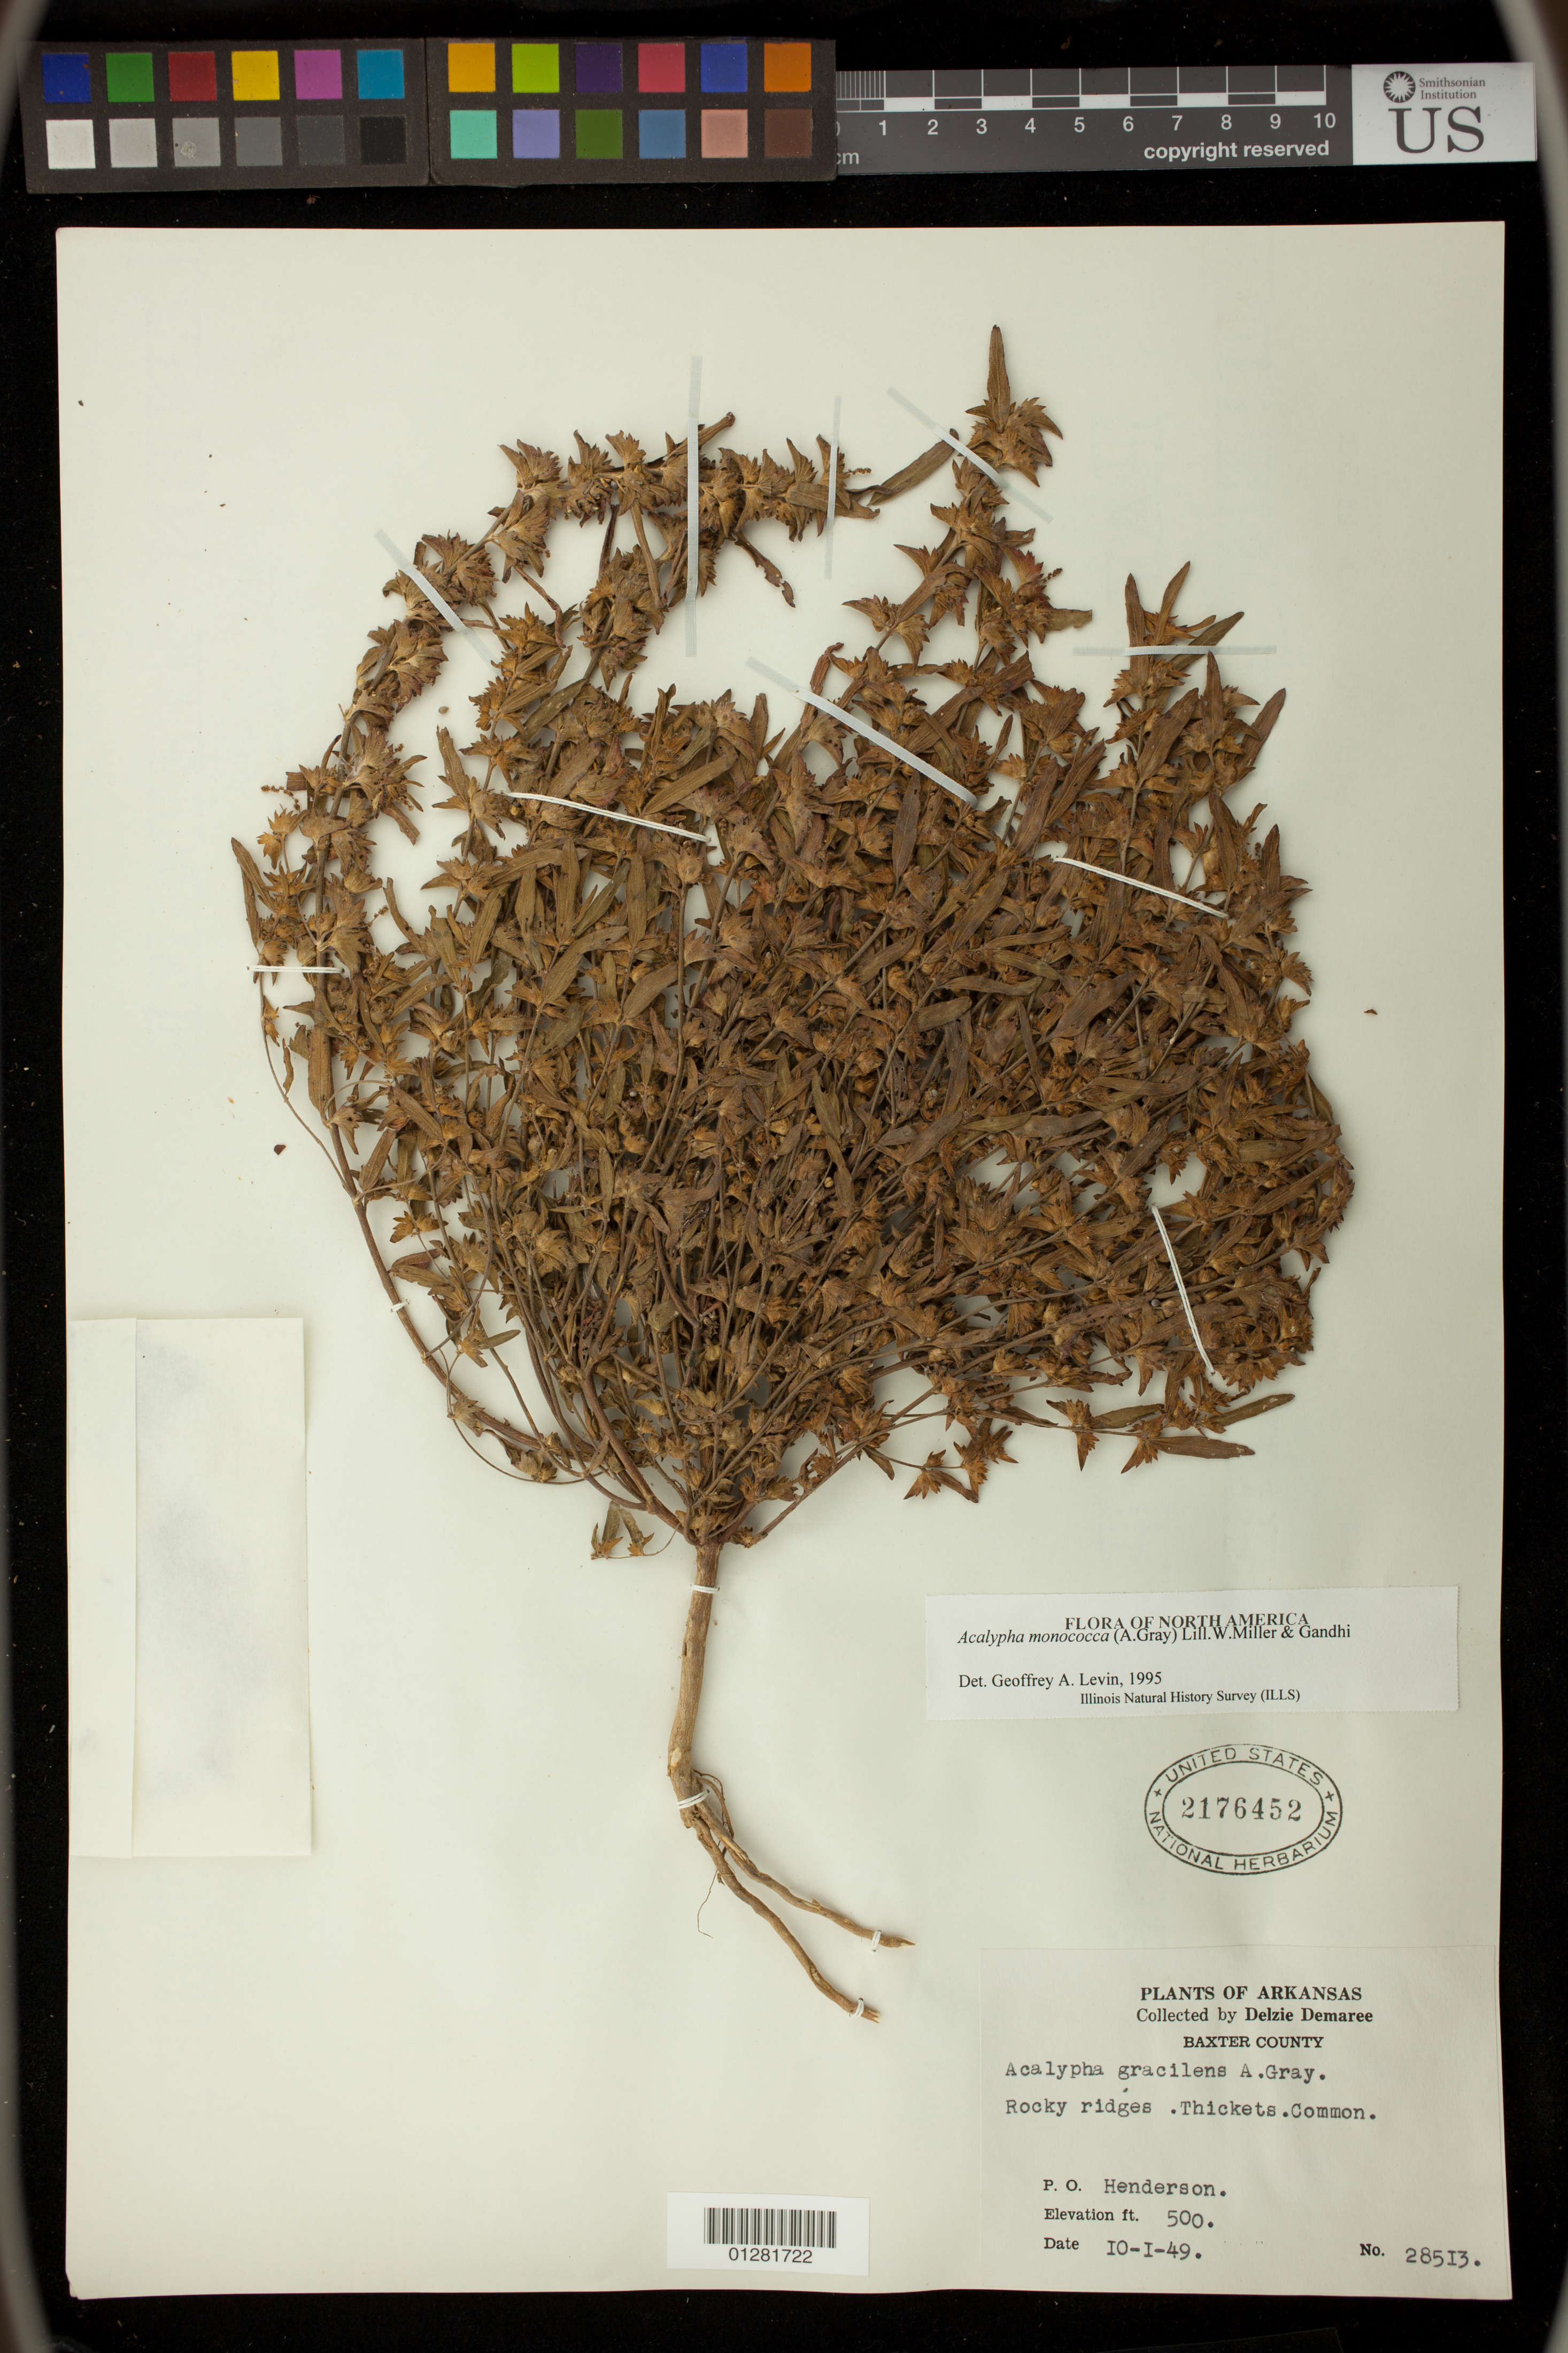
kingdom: Plantae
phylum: Tracheophyta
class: Magnoliopsida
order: Malpighiales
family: Euphorbiaceae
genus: Acalypha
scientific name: Acalypha monococca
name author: (Englem. ex A. Gray) Gandhi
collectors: D. Demaree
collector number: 28513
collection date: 1949-10-01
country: United States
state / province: Arkansas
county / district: Baxter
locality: P.O. Henderson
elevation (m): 152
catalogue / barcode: US 2176452